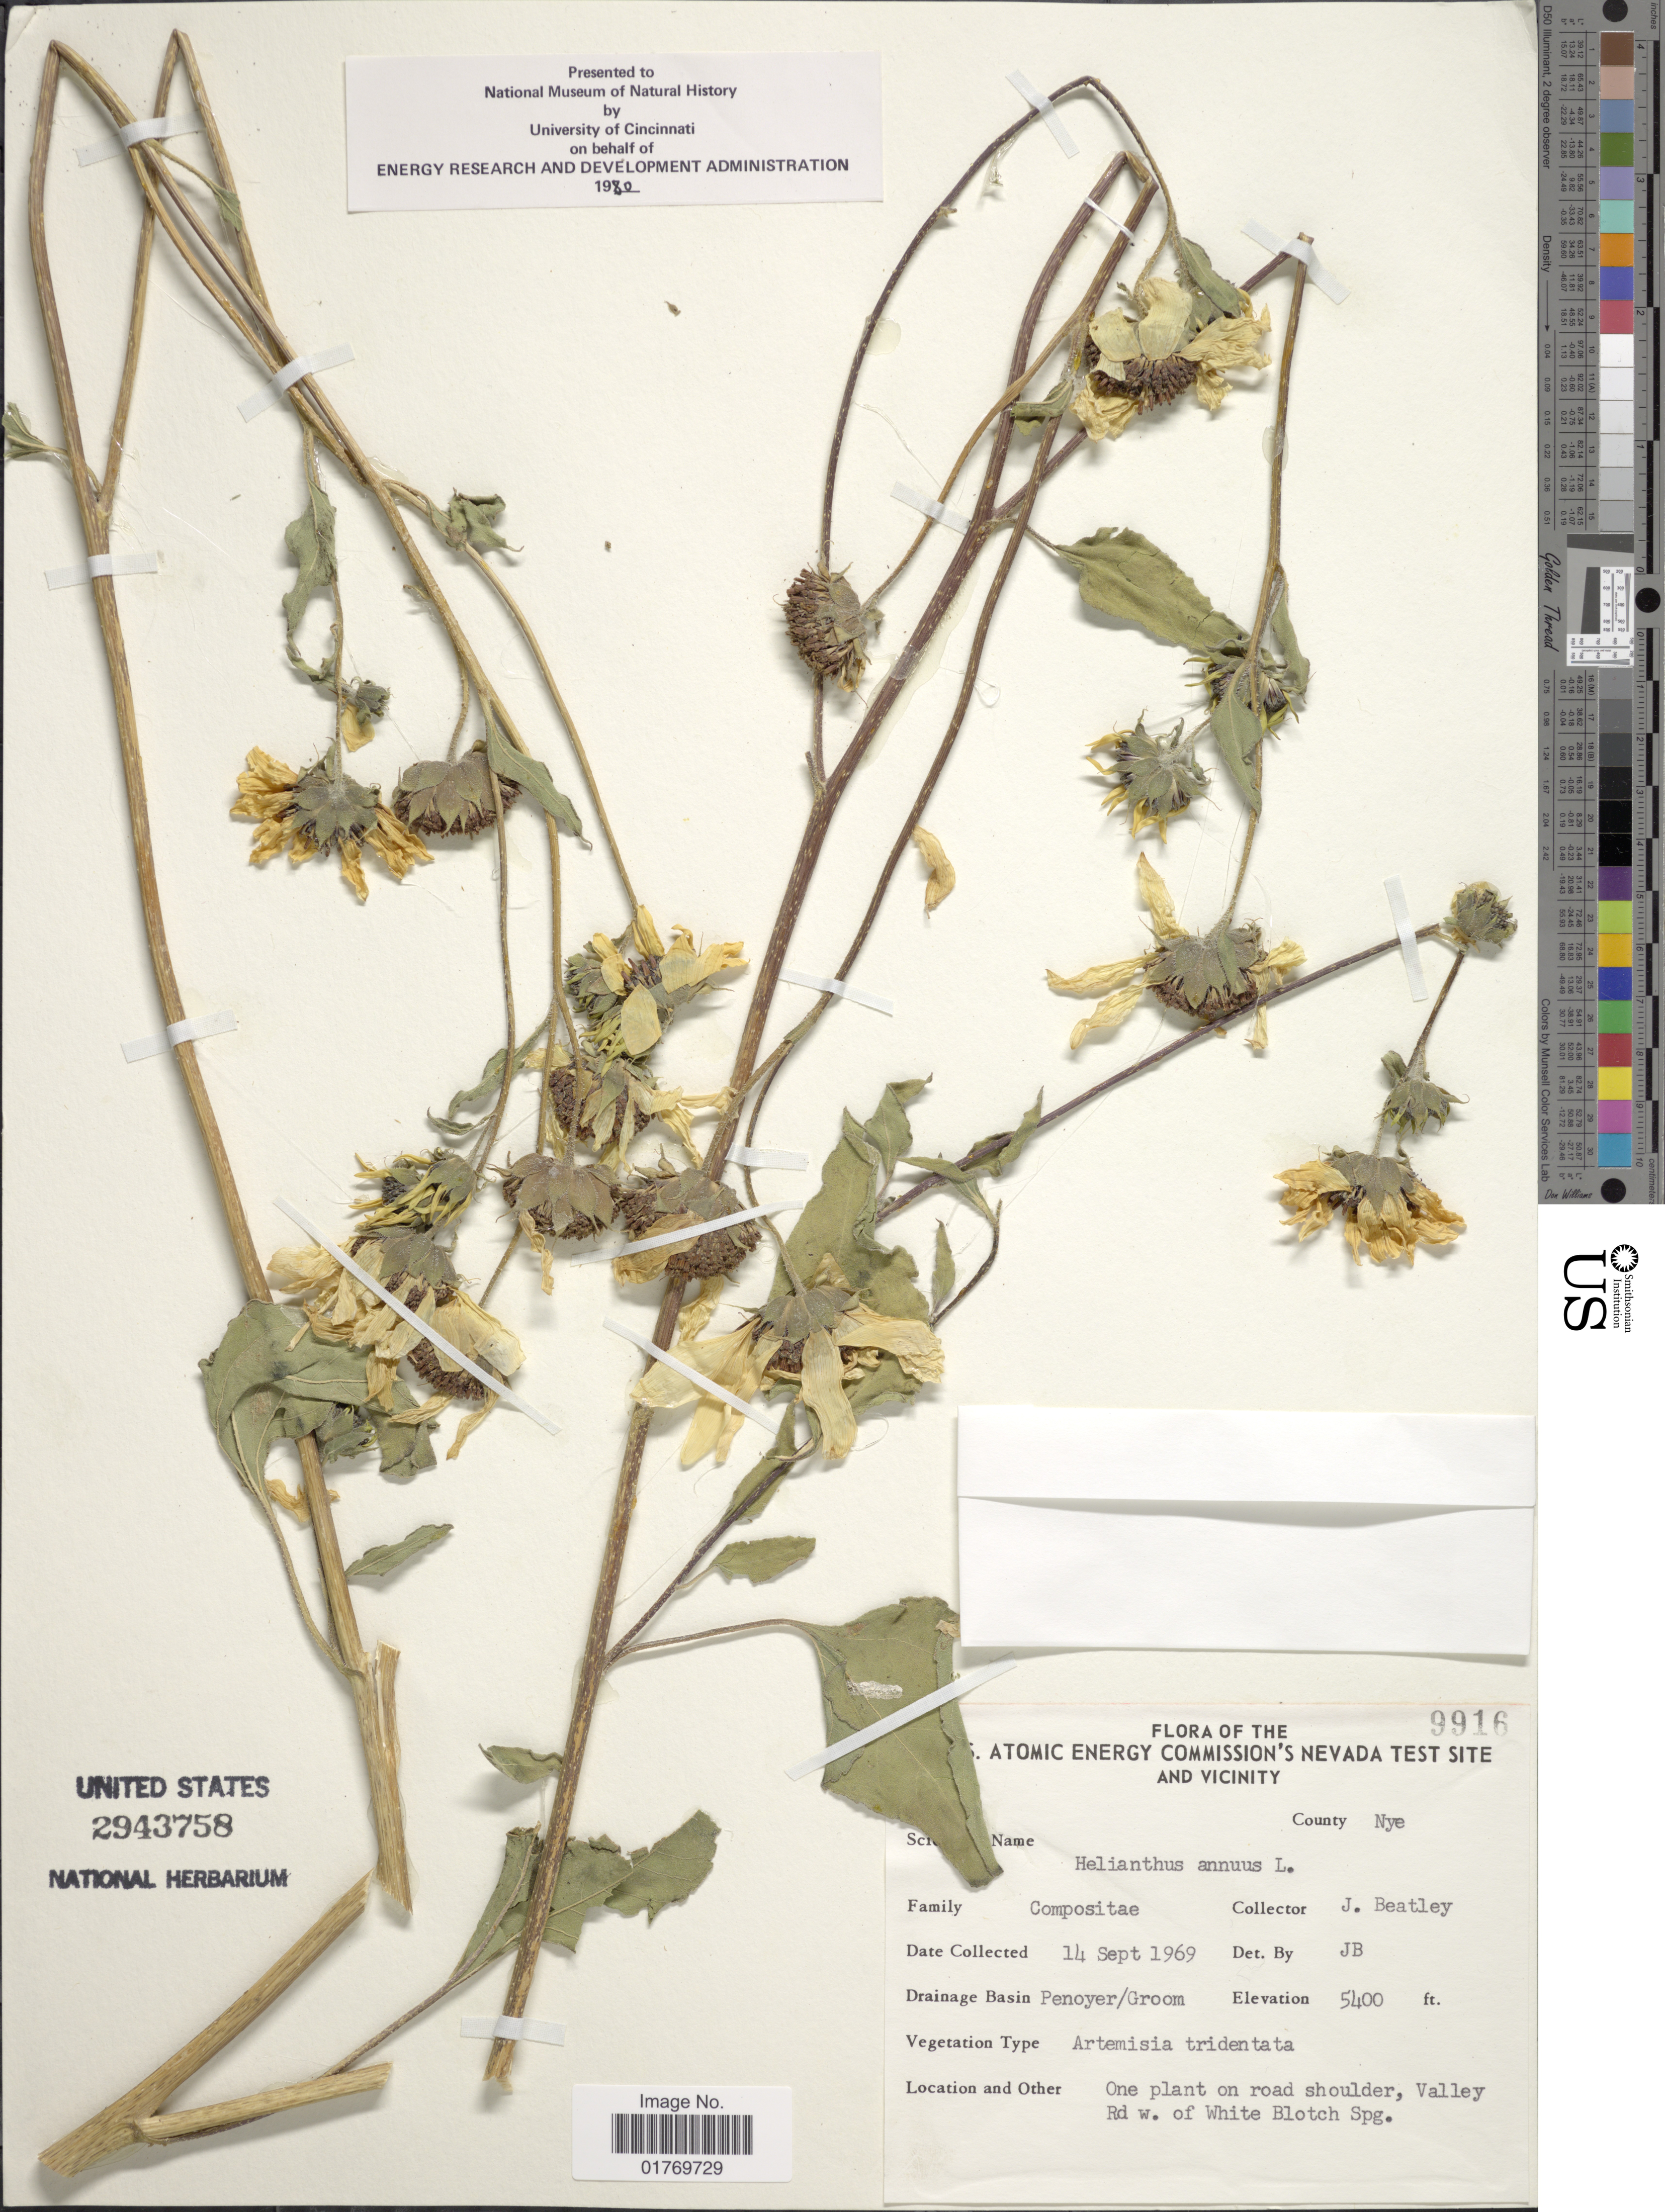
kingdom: Plantae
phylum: Tracheophyta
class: Magnoliopsida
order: Asterales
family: Asteraceae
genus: Helianthus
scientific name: Helianthus annuus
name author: L.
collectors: J. C. Beatley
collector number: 9916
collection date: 1969-09-14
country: United States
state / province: Nevada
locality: U. S. Atomic Energy Commision' s Nevada Test Site And Vicinity, County Nye, Drainage Basin Penoyer/Groom, One plant on road shoulder, Valley Rd w. of White Blotch Spg,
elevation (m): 1646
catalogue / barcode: US 2943758